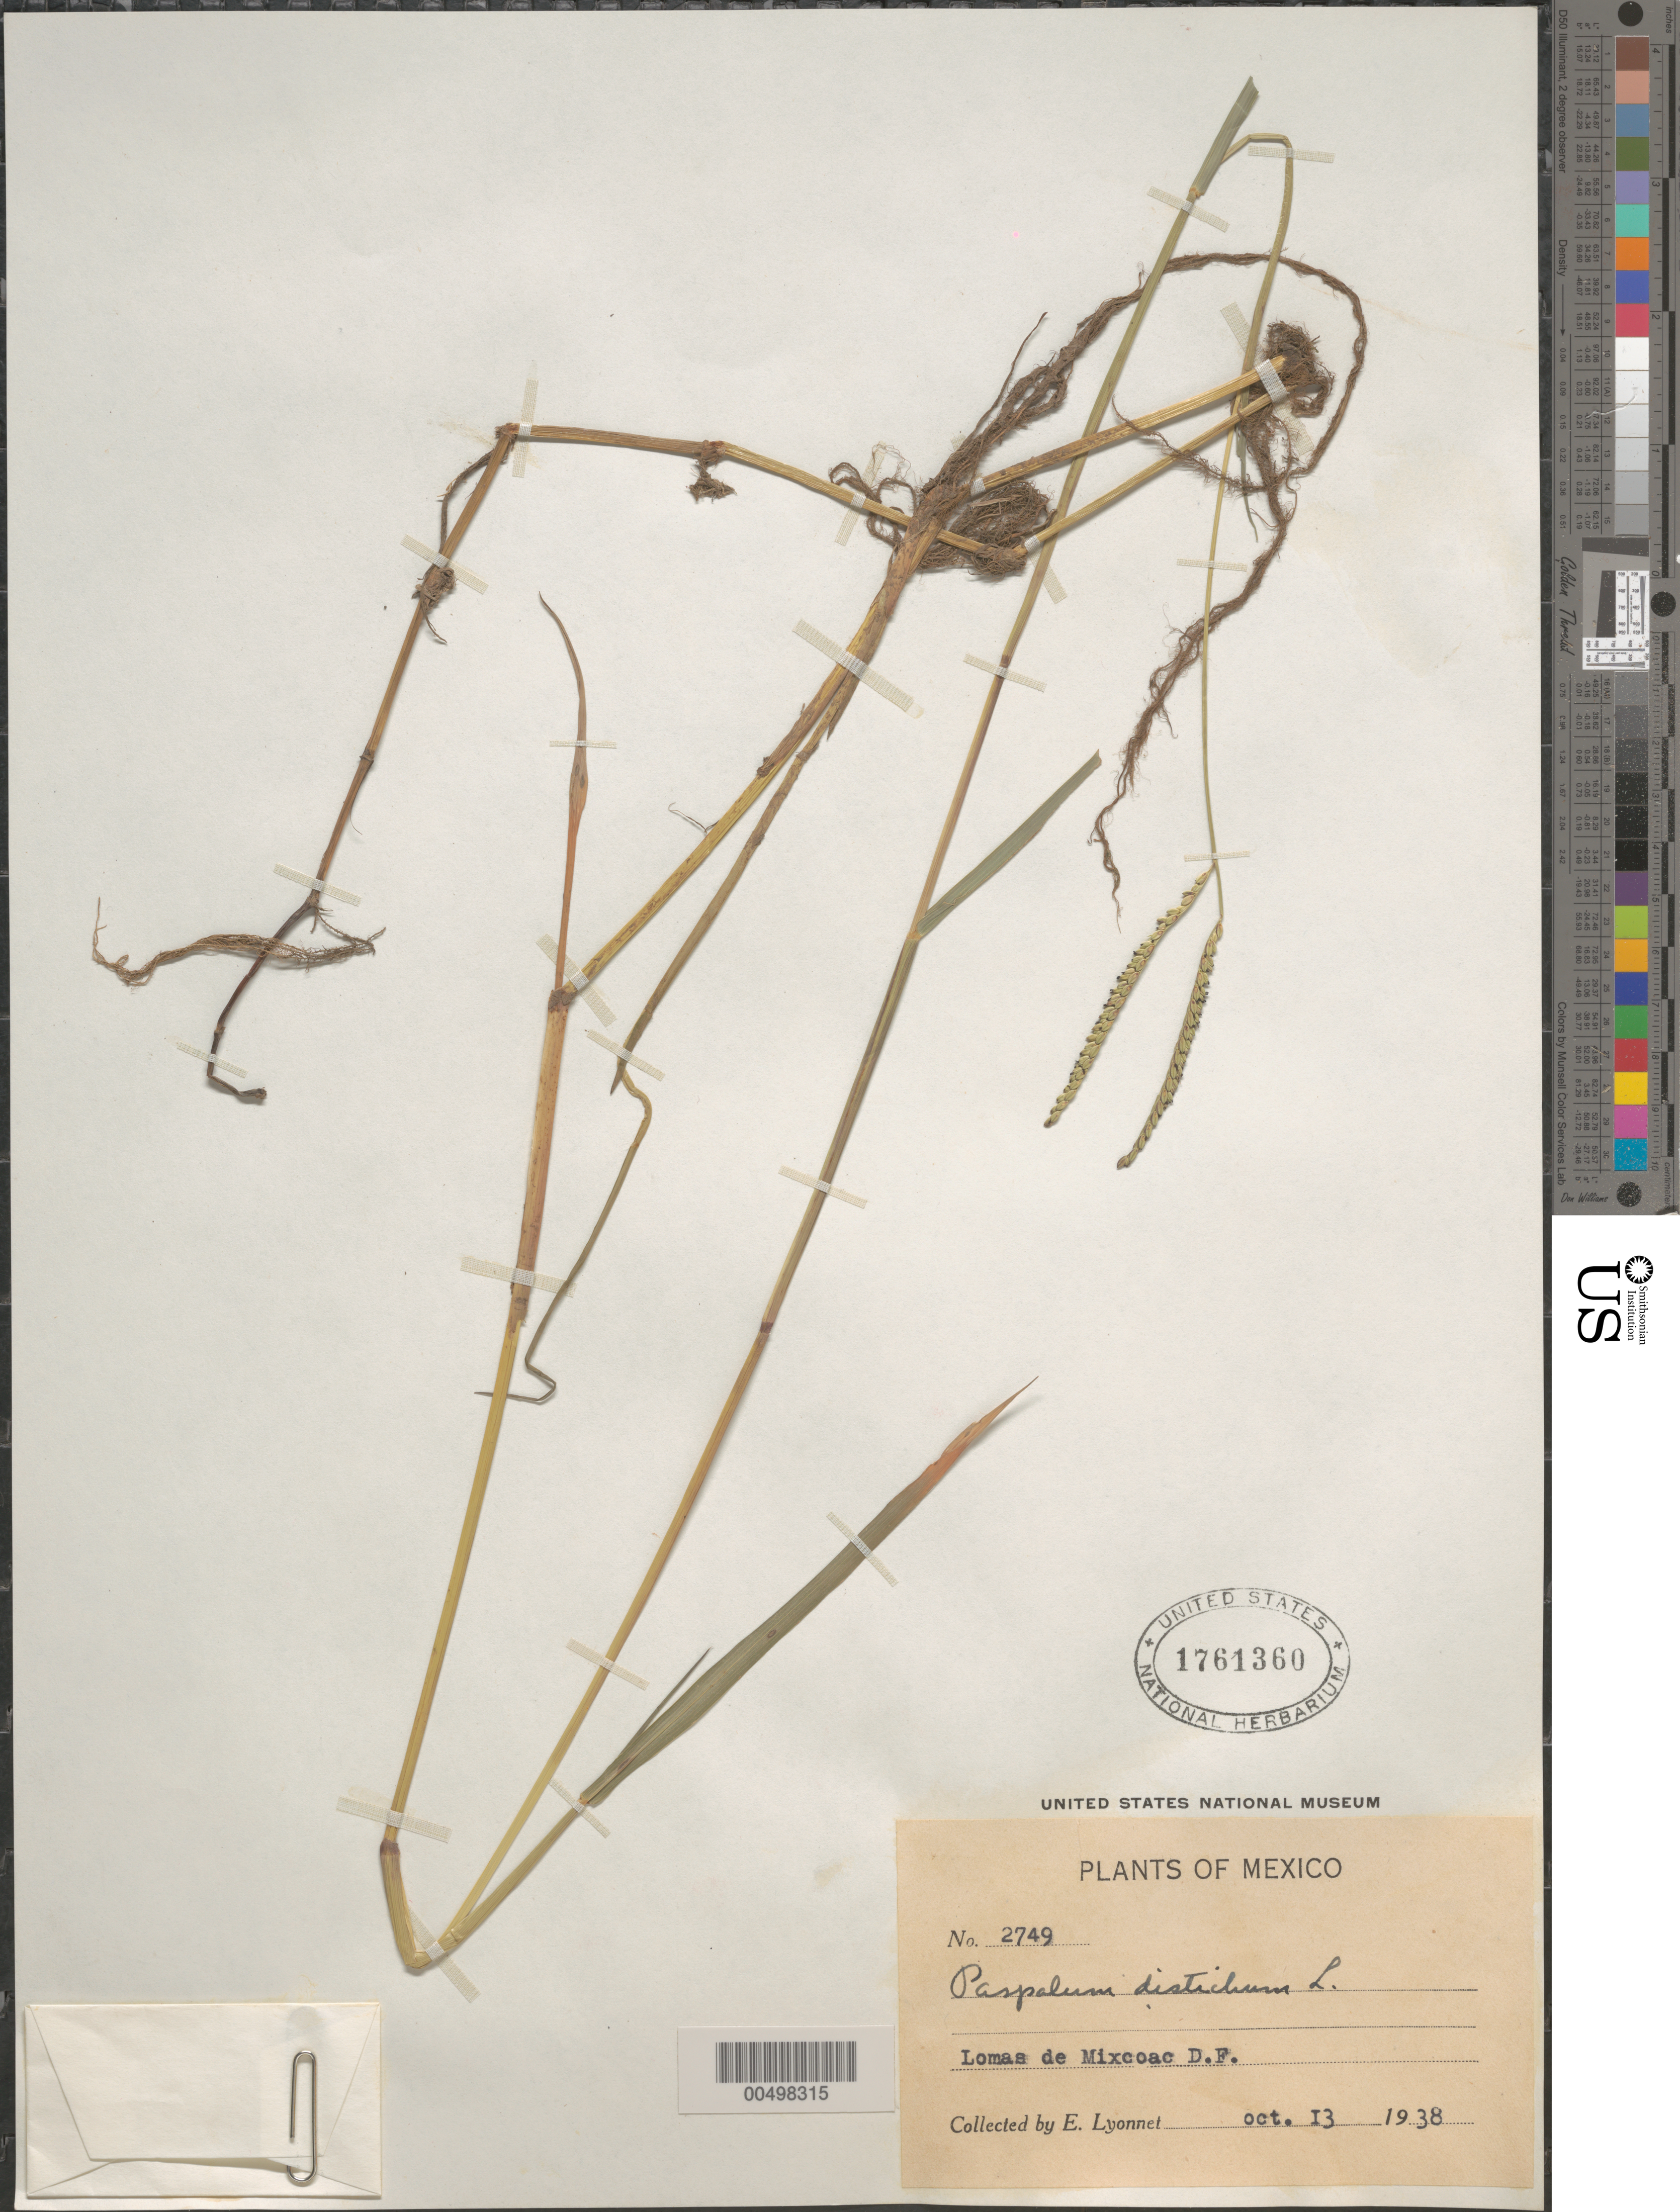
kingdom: Plantae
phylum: Tracheophyta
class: Liliopsida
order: Poales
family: Poaceae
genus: Paspalum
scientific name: Paspalum paspaloides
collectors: Bro. E. Lyonnet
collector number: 2749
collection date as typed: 13 Oct 1938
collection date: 1938-10-13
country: Mexico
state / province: Distrito Federal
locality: Lomas de Mixcoac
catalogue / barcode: US 1761360